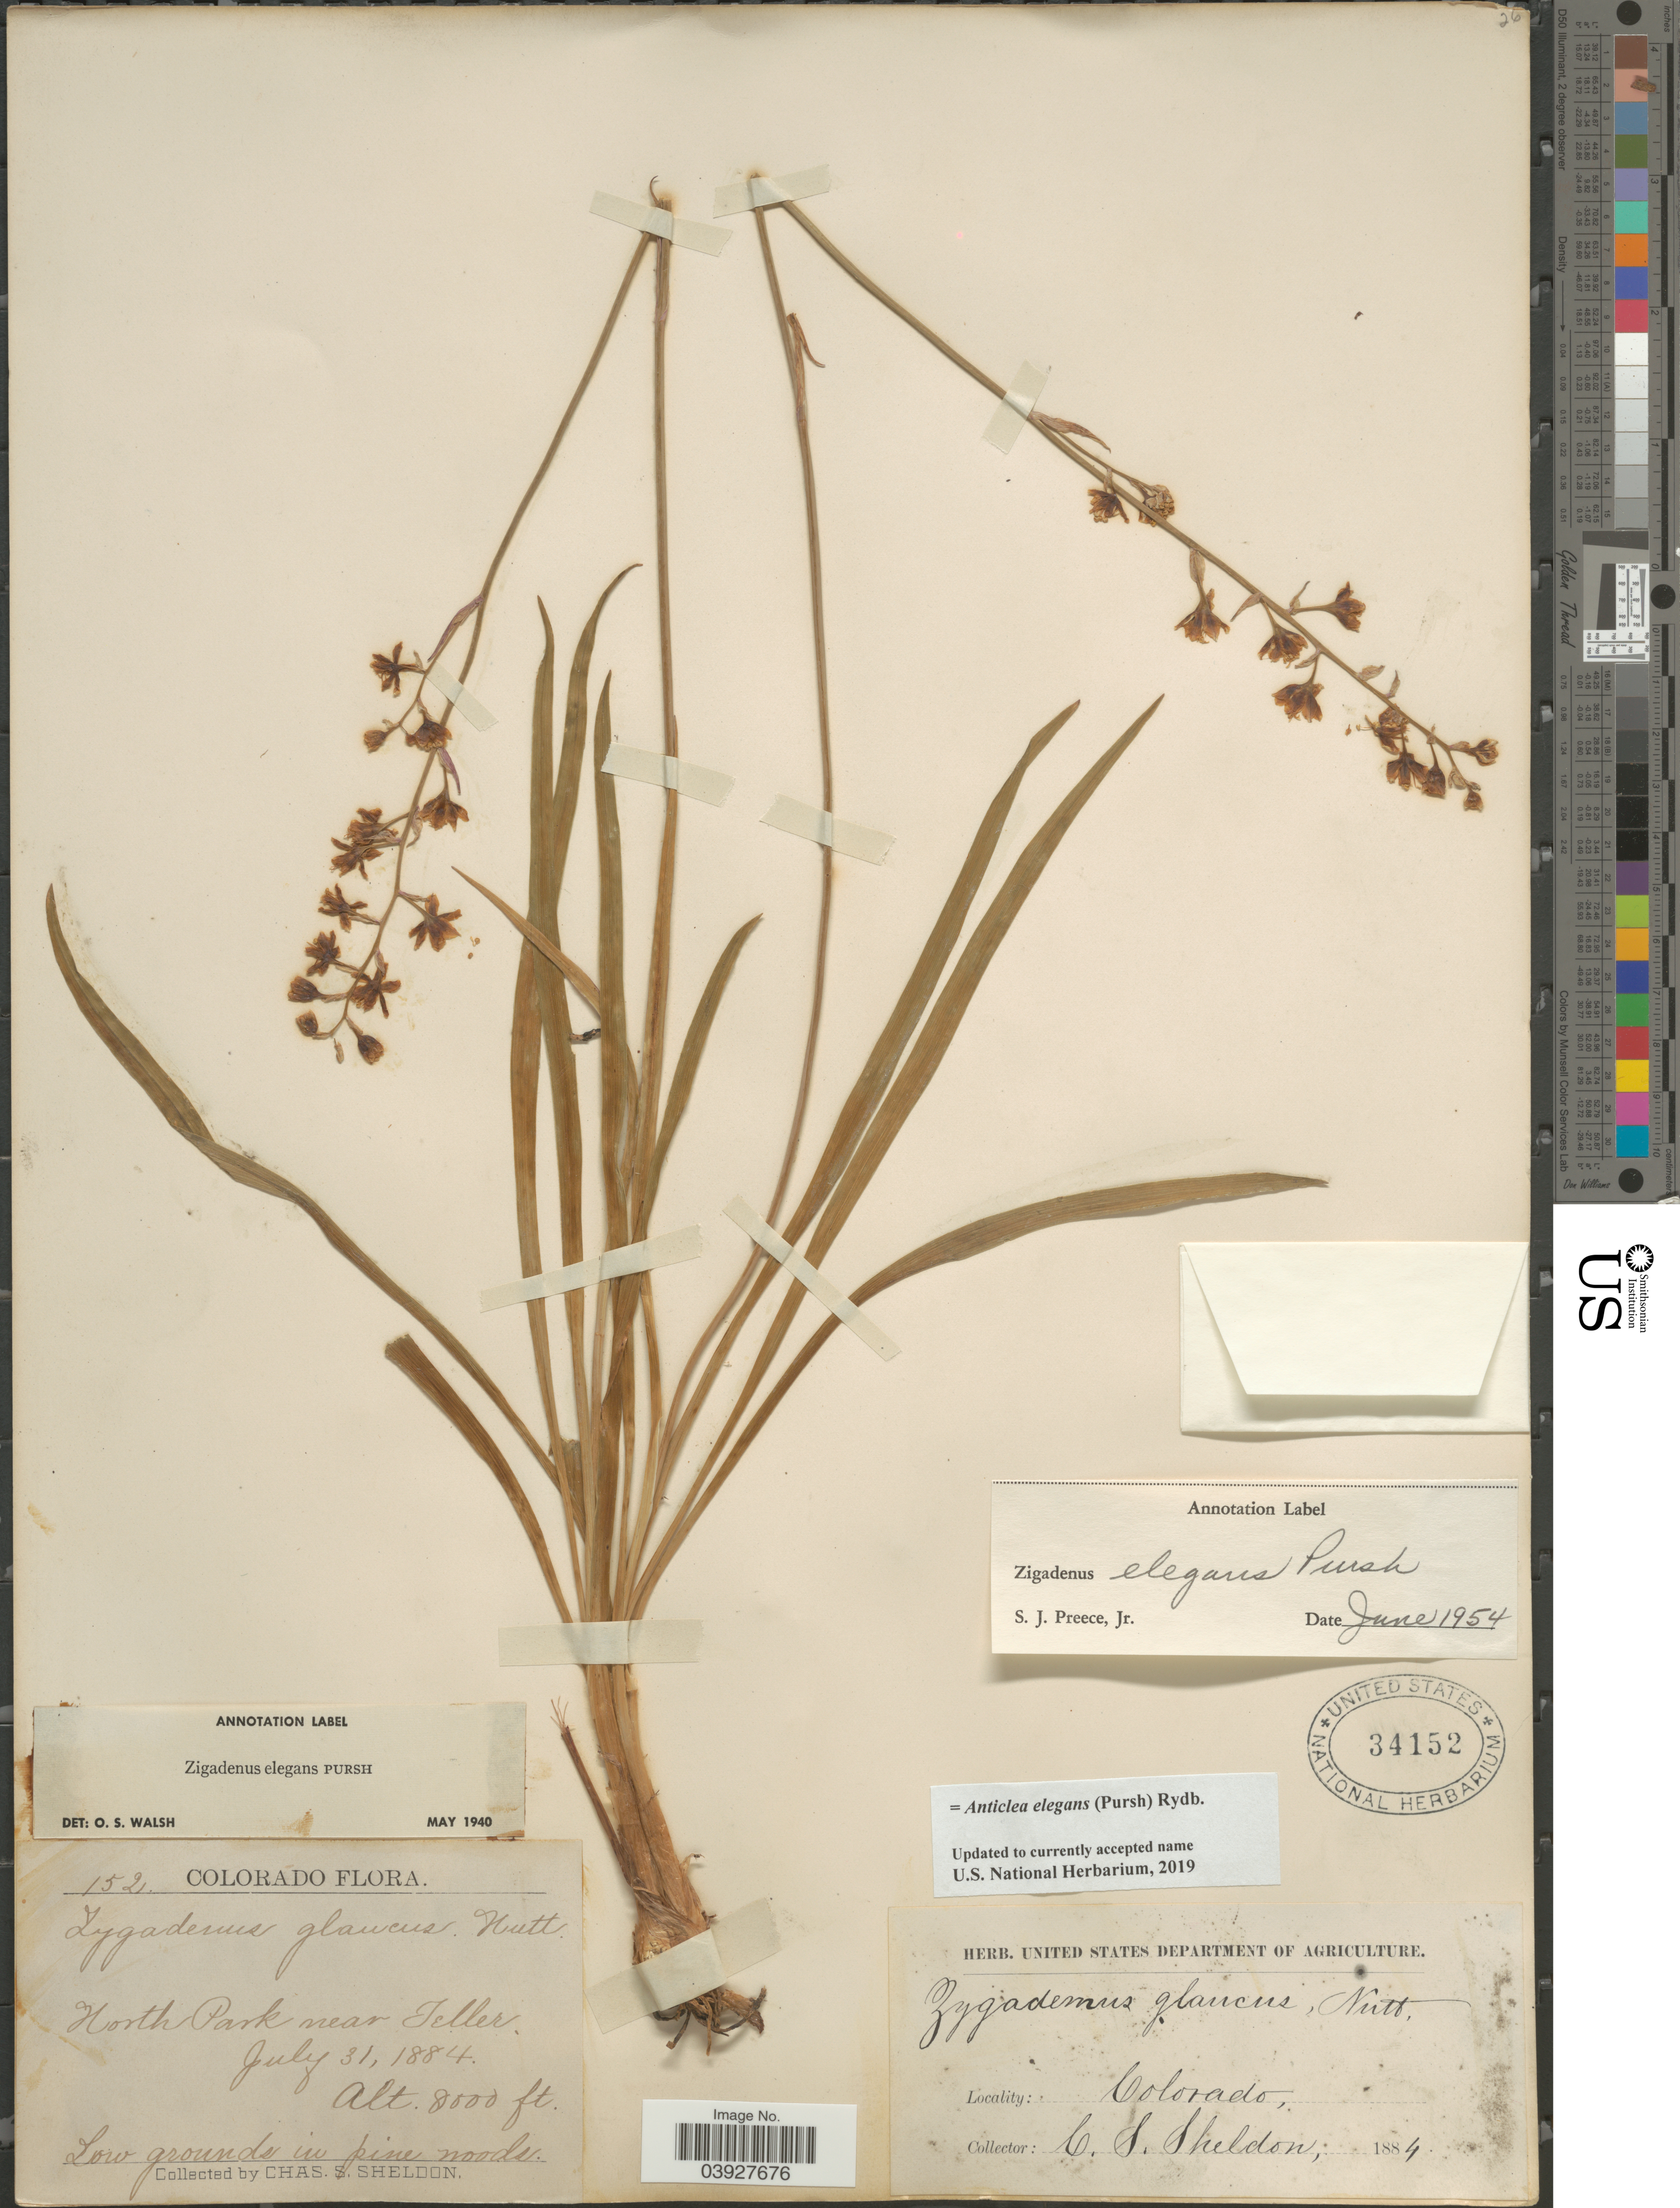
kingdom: Plantae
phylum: Tracheophyta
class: Liliopsida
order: Liliales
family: Melanthiaceae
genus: Anticlea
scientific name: Anticlea elegans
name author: (Pursh) Rydb.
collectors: C. S. Sheldon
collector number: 152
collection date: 1884-07-31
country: United States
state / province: Colorado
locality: North park near Teller.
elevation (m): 2438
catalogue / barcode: US 34152